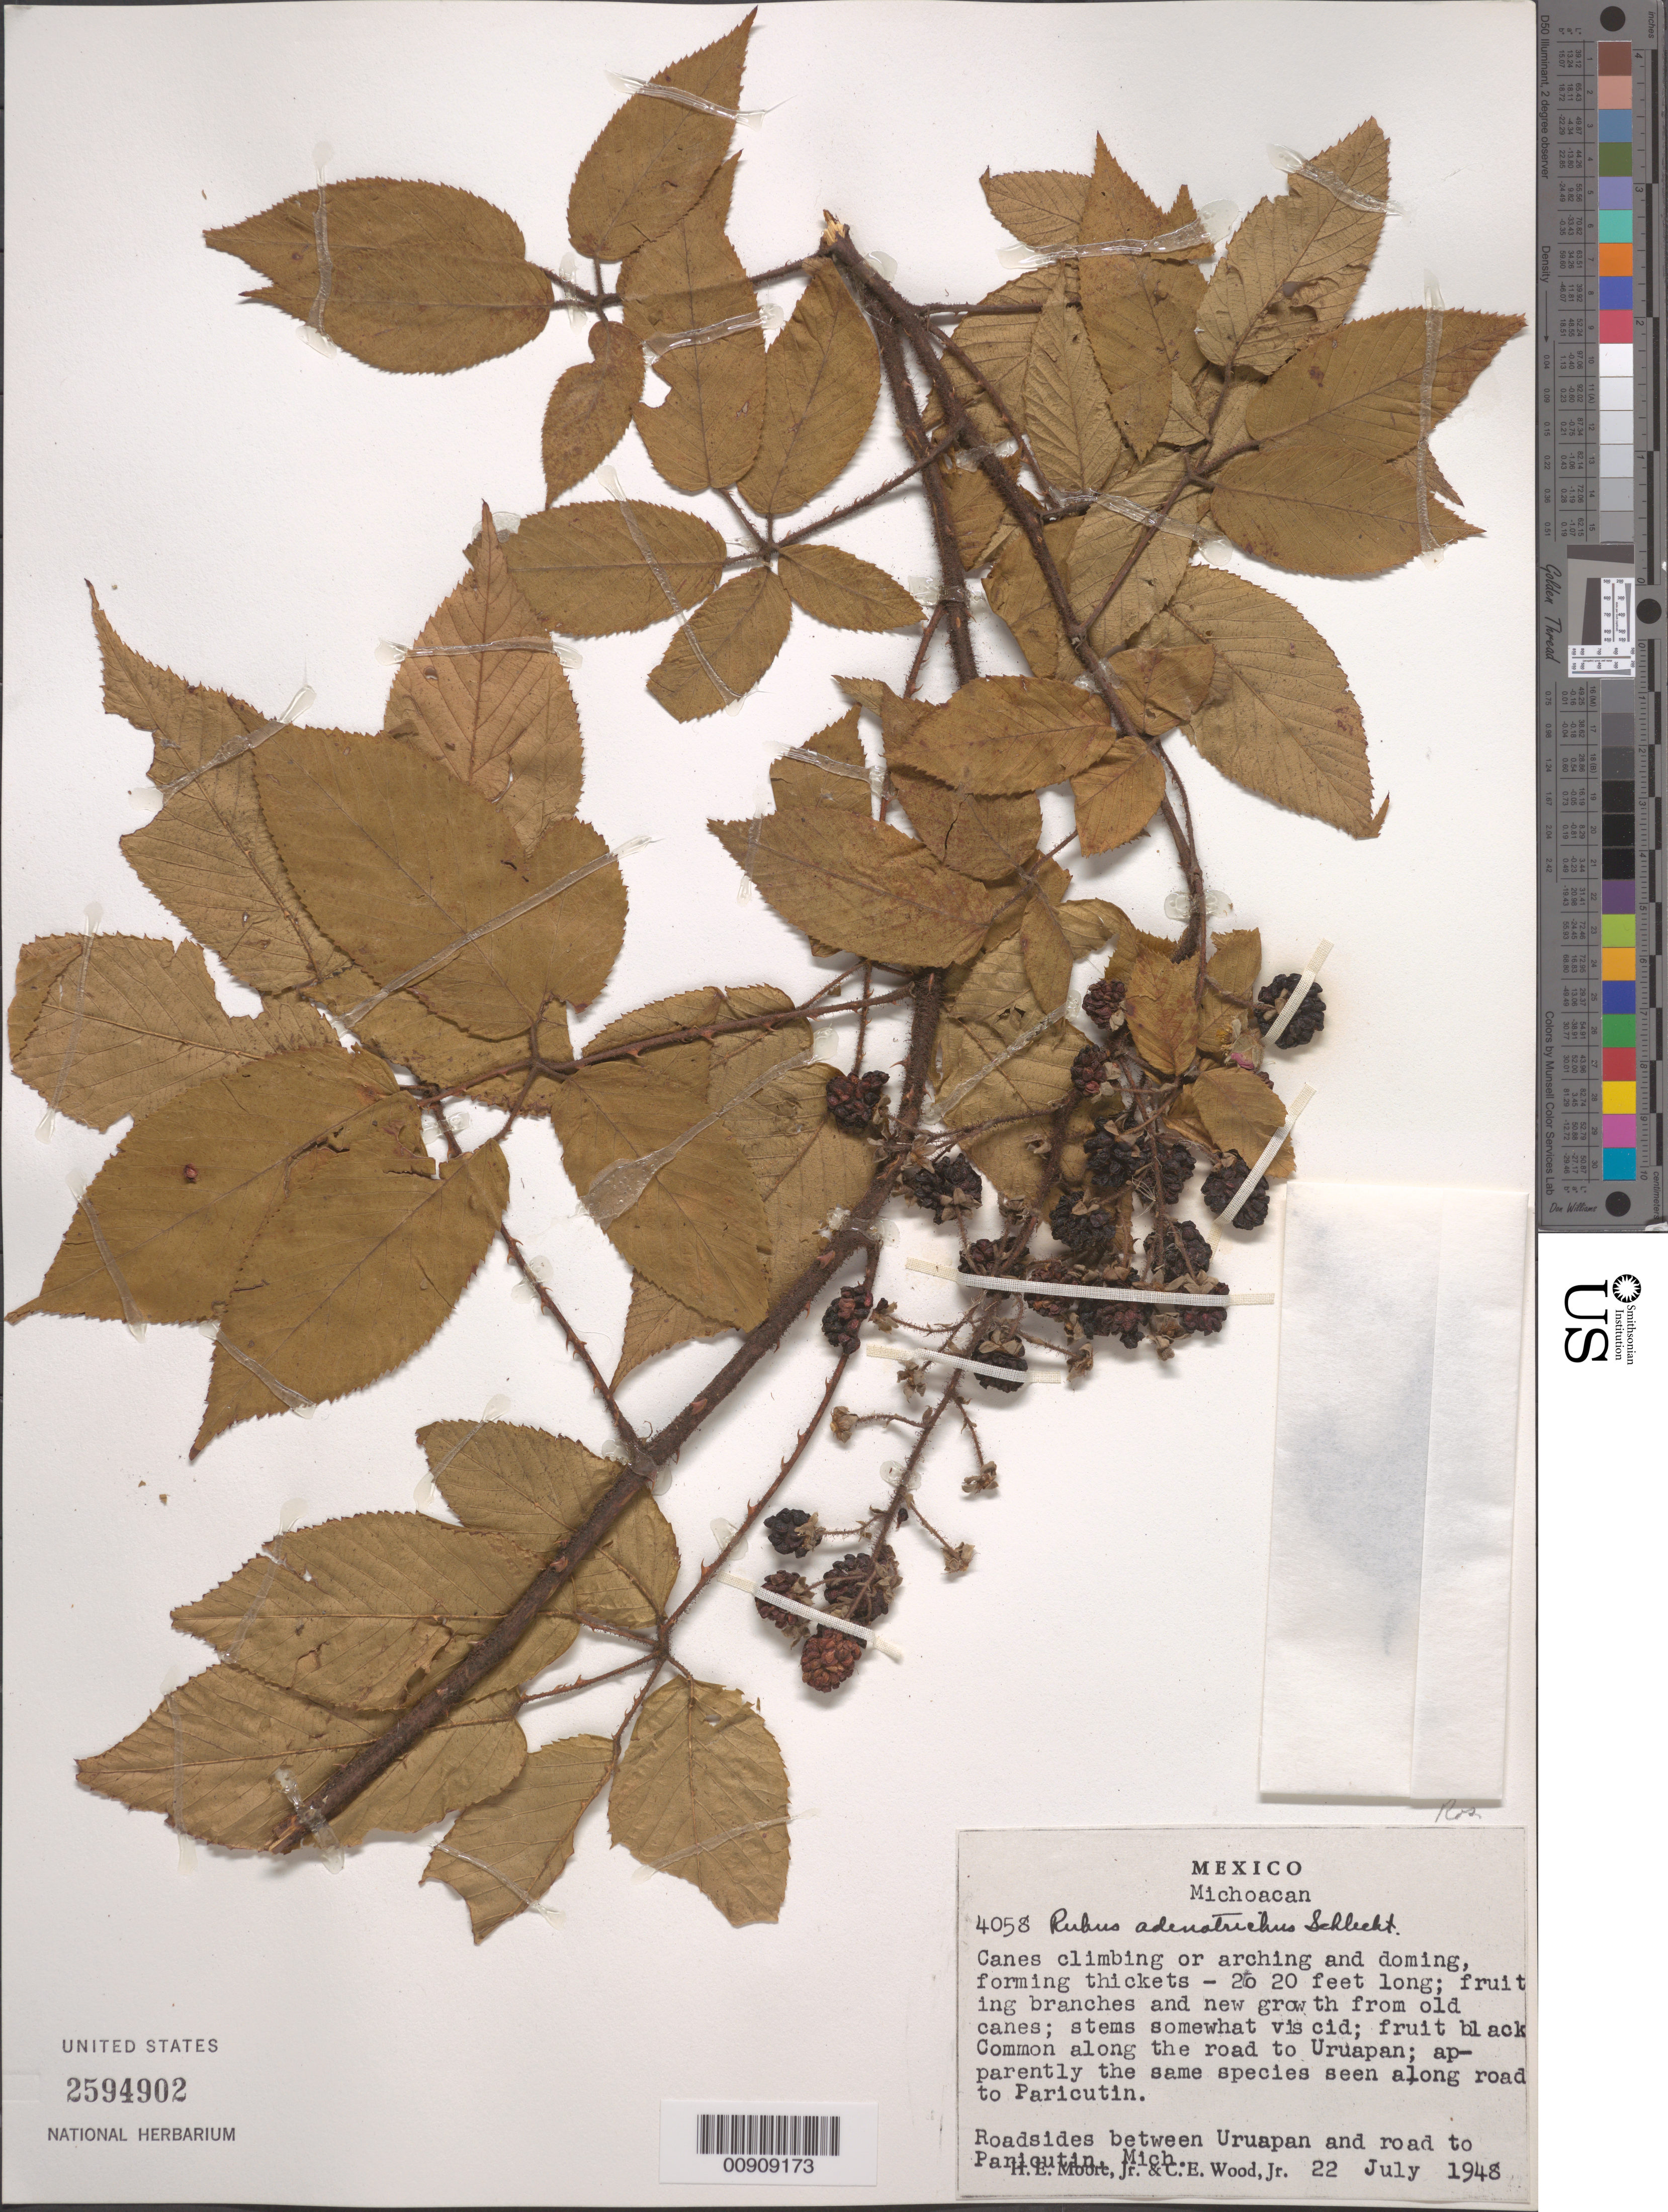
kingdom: Plantae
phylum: Tracheophyta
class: Magnoliopsida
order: Rosales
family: Rosaceae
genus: Rubus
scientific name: Rubus adenotrichos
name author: Schltdl.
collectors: H. E. Moore & C. Wood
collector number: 4058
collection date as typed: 22 Jul 1948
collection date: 1948-07-22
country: Mexico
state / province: Michoacán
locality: Roadsides between Uruapan and road to Paricutin, Michoacán.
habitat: Roadsides.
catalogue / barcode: US 2594902